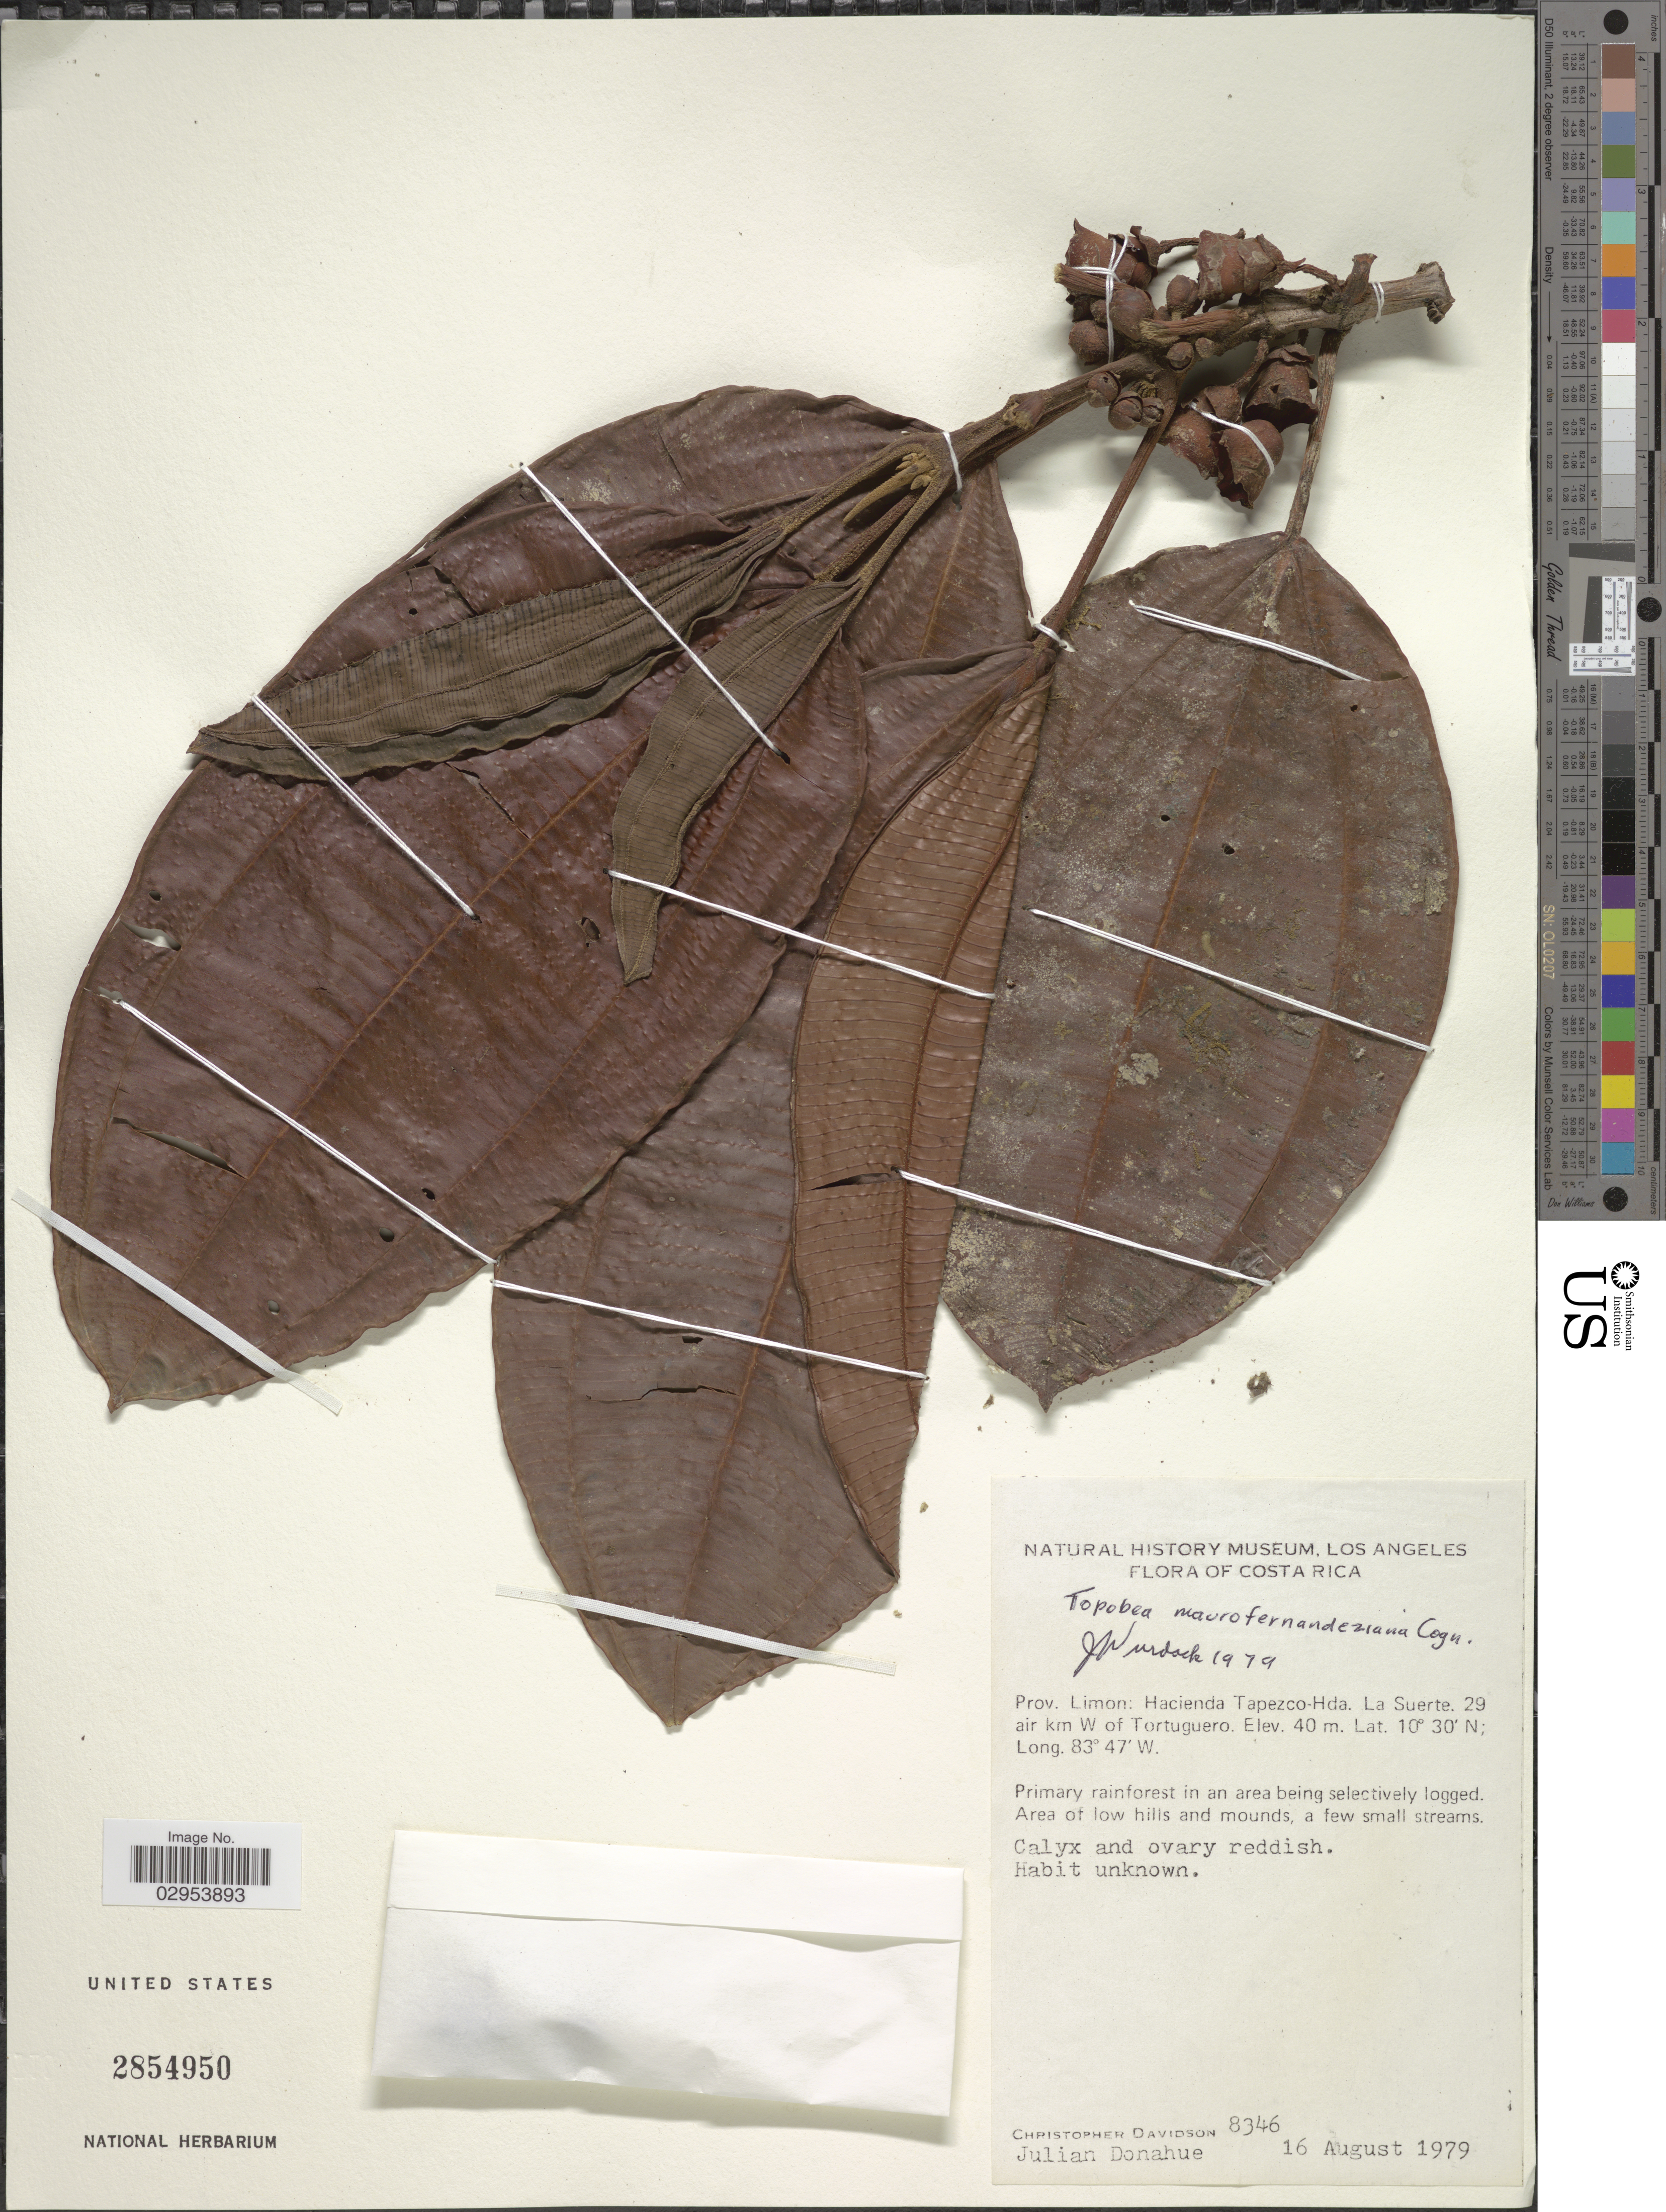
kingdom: Plantae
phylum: Tracheophyta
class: Magnoliopsida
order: Myrtales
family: Melastomataceae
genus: Topobea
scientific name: Topobea maurofernandeziana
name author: Cogn.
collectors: C. Davidson & J. Donahue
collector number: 8346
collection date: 1979-08-16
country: Costa Rica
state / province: Limón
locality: Hacienda Tapezco-Hda. La Suerte. 29 air km W of Tortuguero.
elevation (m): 40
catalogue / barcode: US 2854950